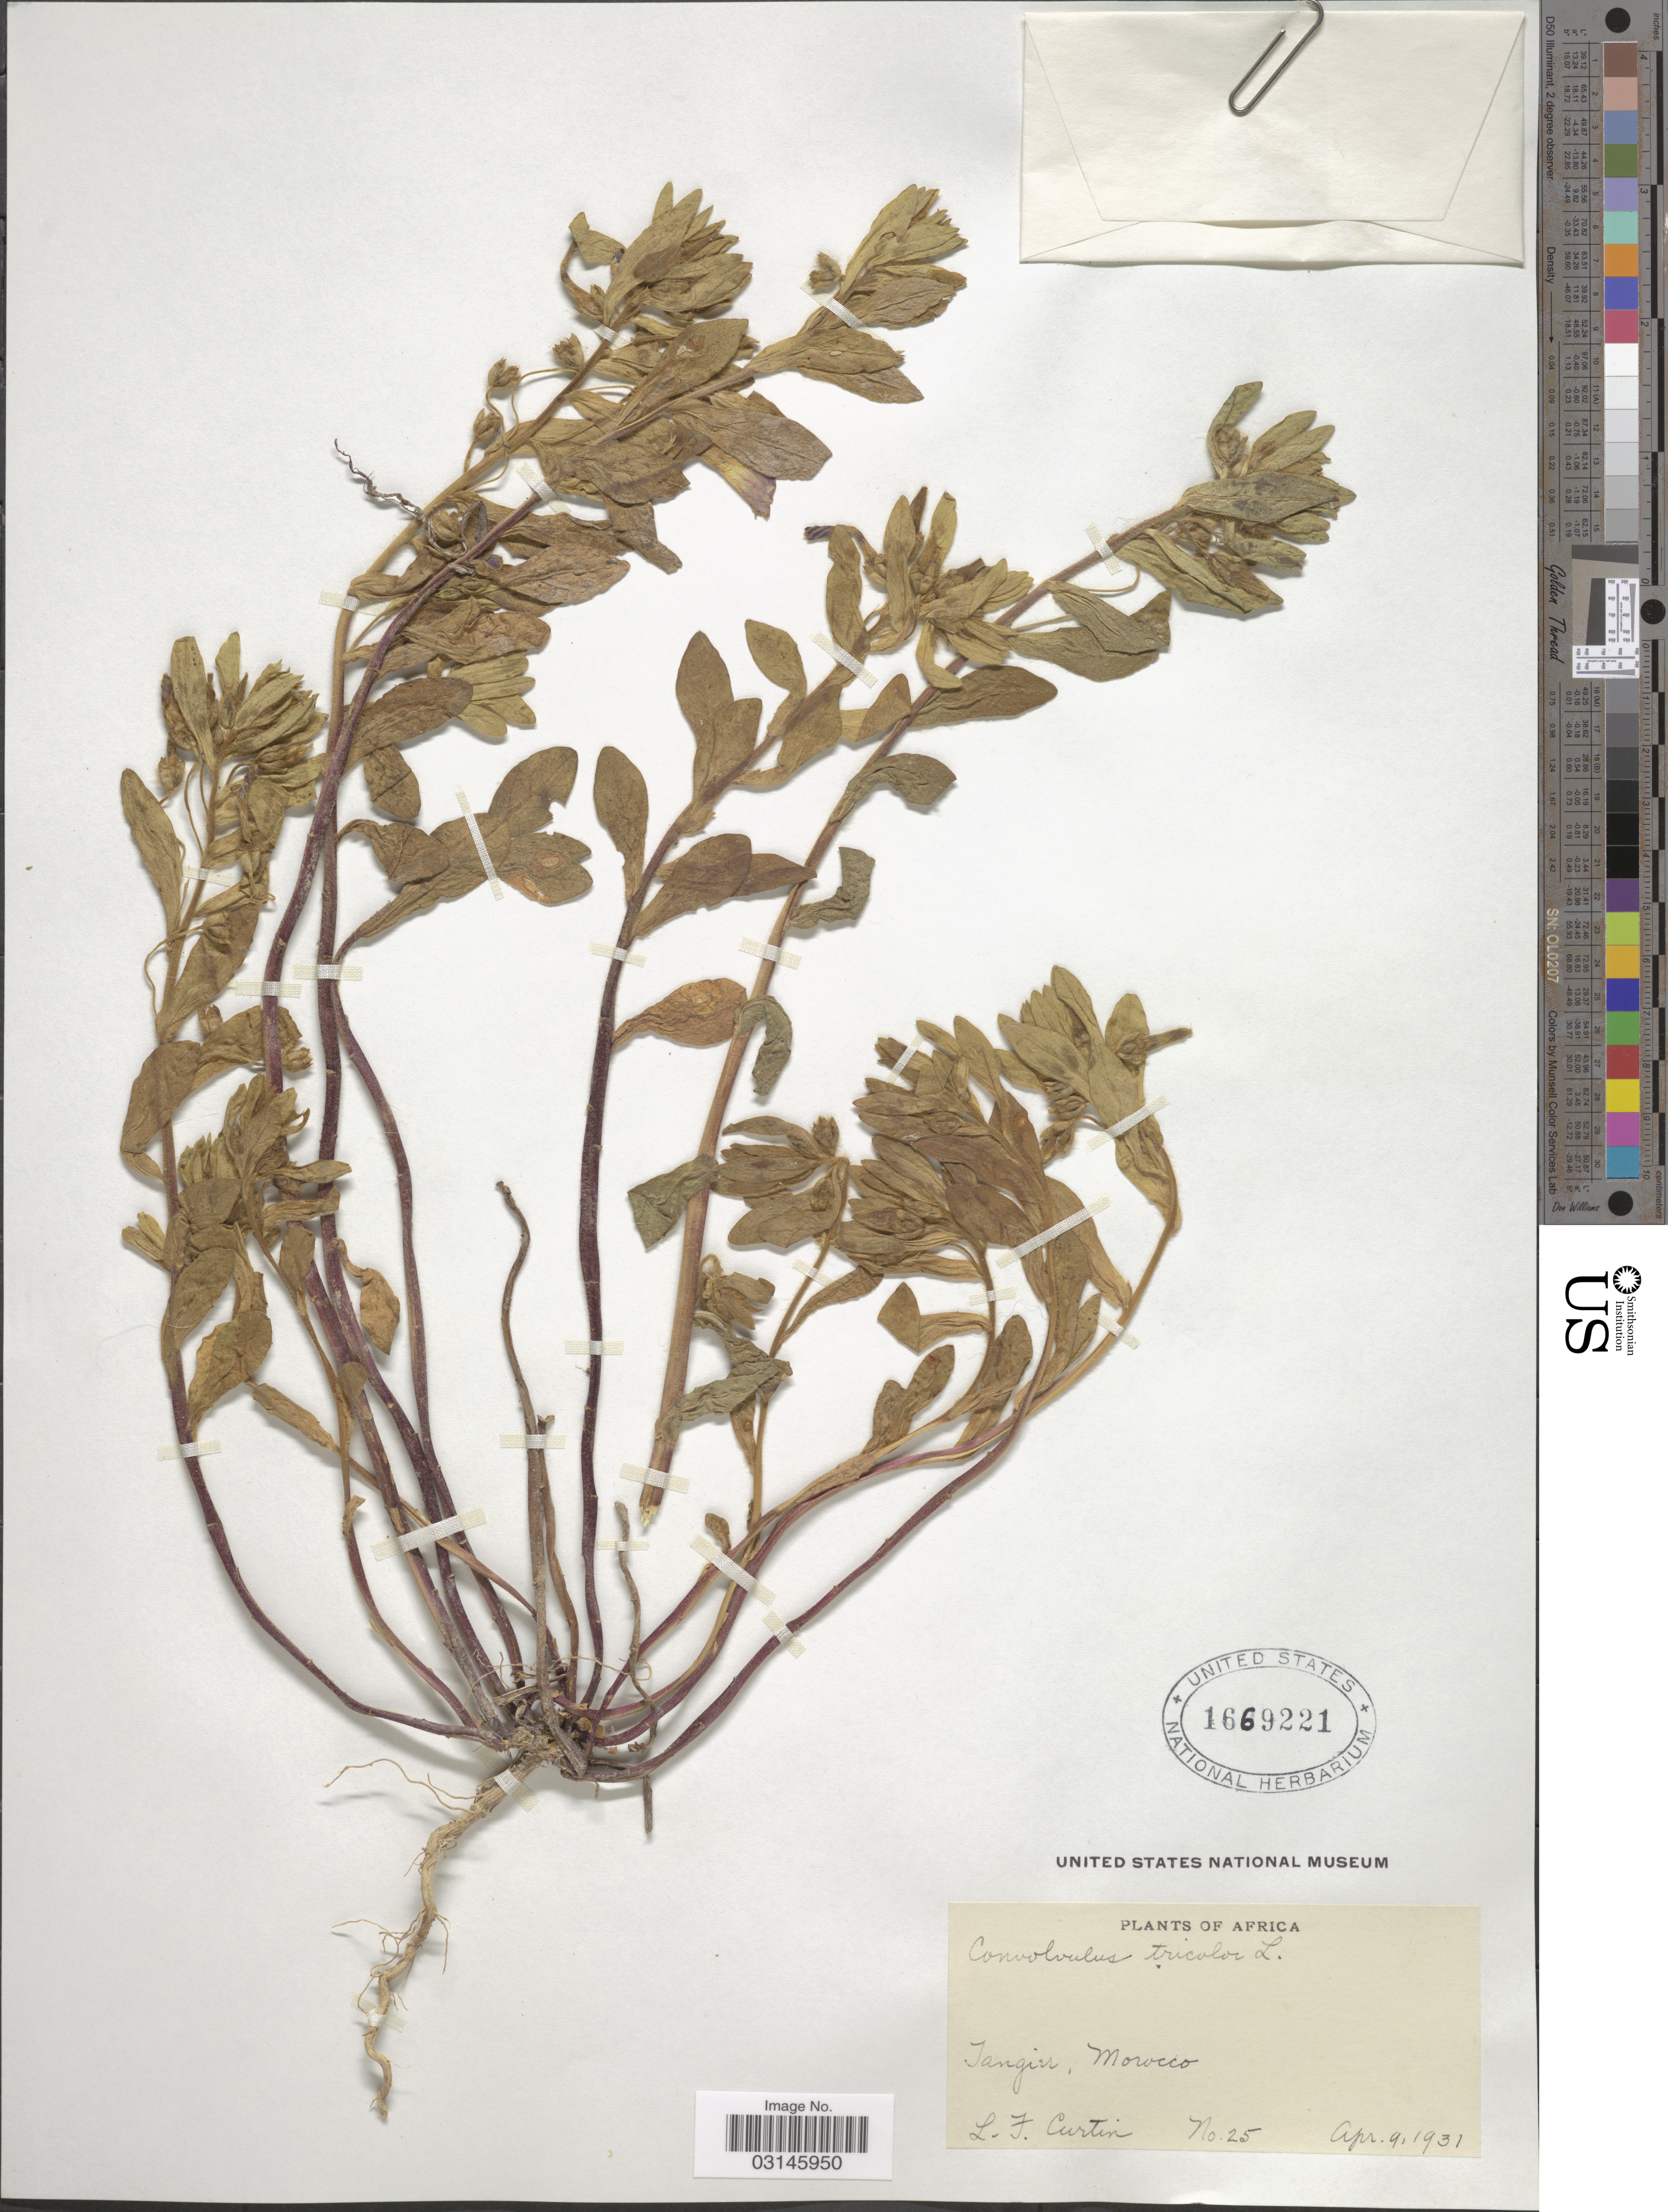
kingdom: Plantae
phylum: Tracheophyta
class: Magnoliopsida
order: Solanales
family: Convolvulaceae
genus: Convolvulus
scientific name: Convolvulus tricolor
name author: L.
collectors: L. Curtin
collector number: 25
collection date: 1931-04-09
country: Morocco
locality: Tangier, Morocco.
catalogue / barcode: US 1669221